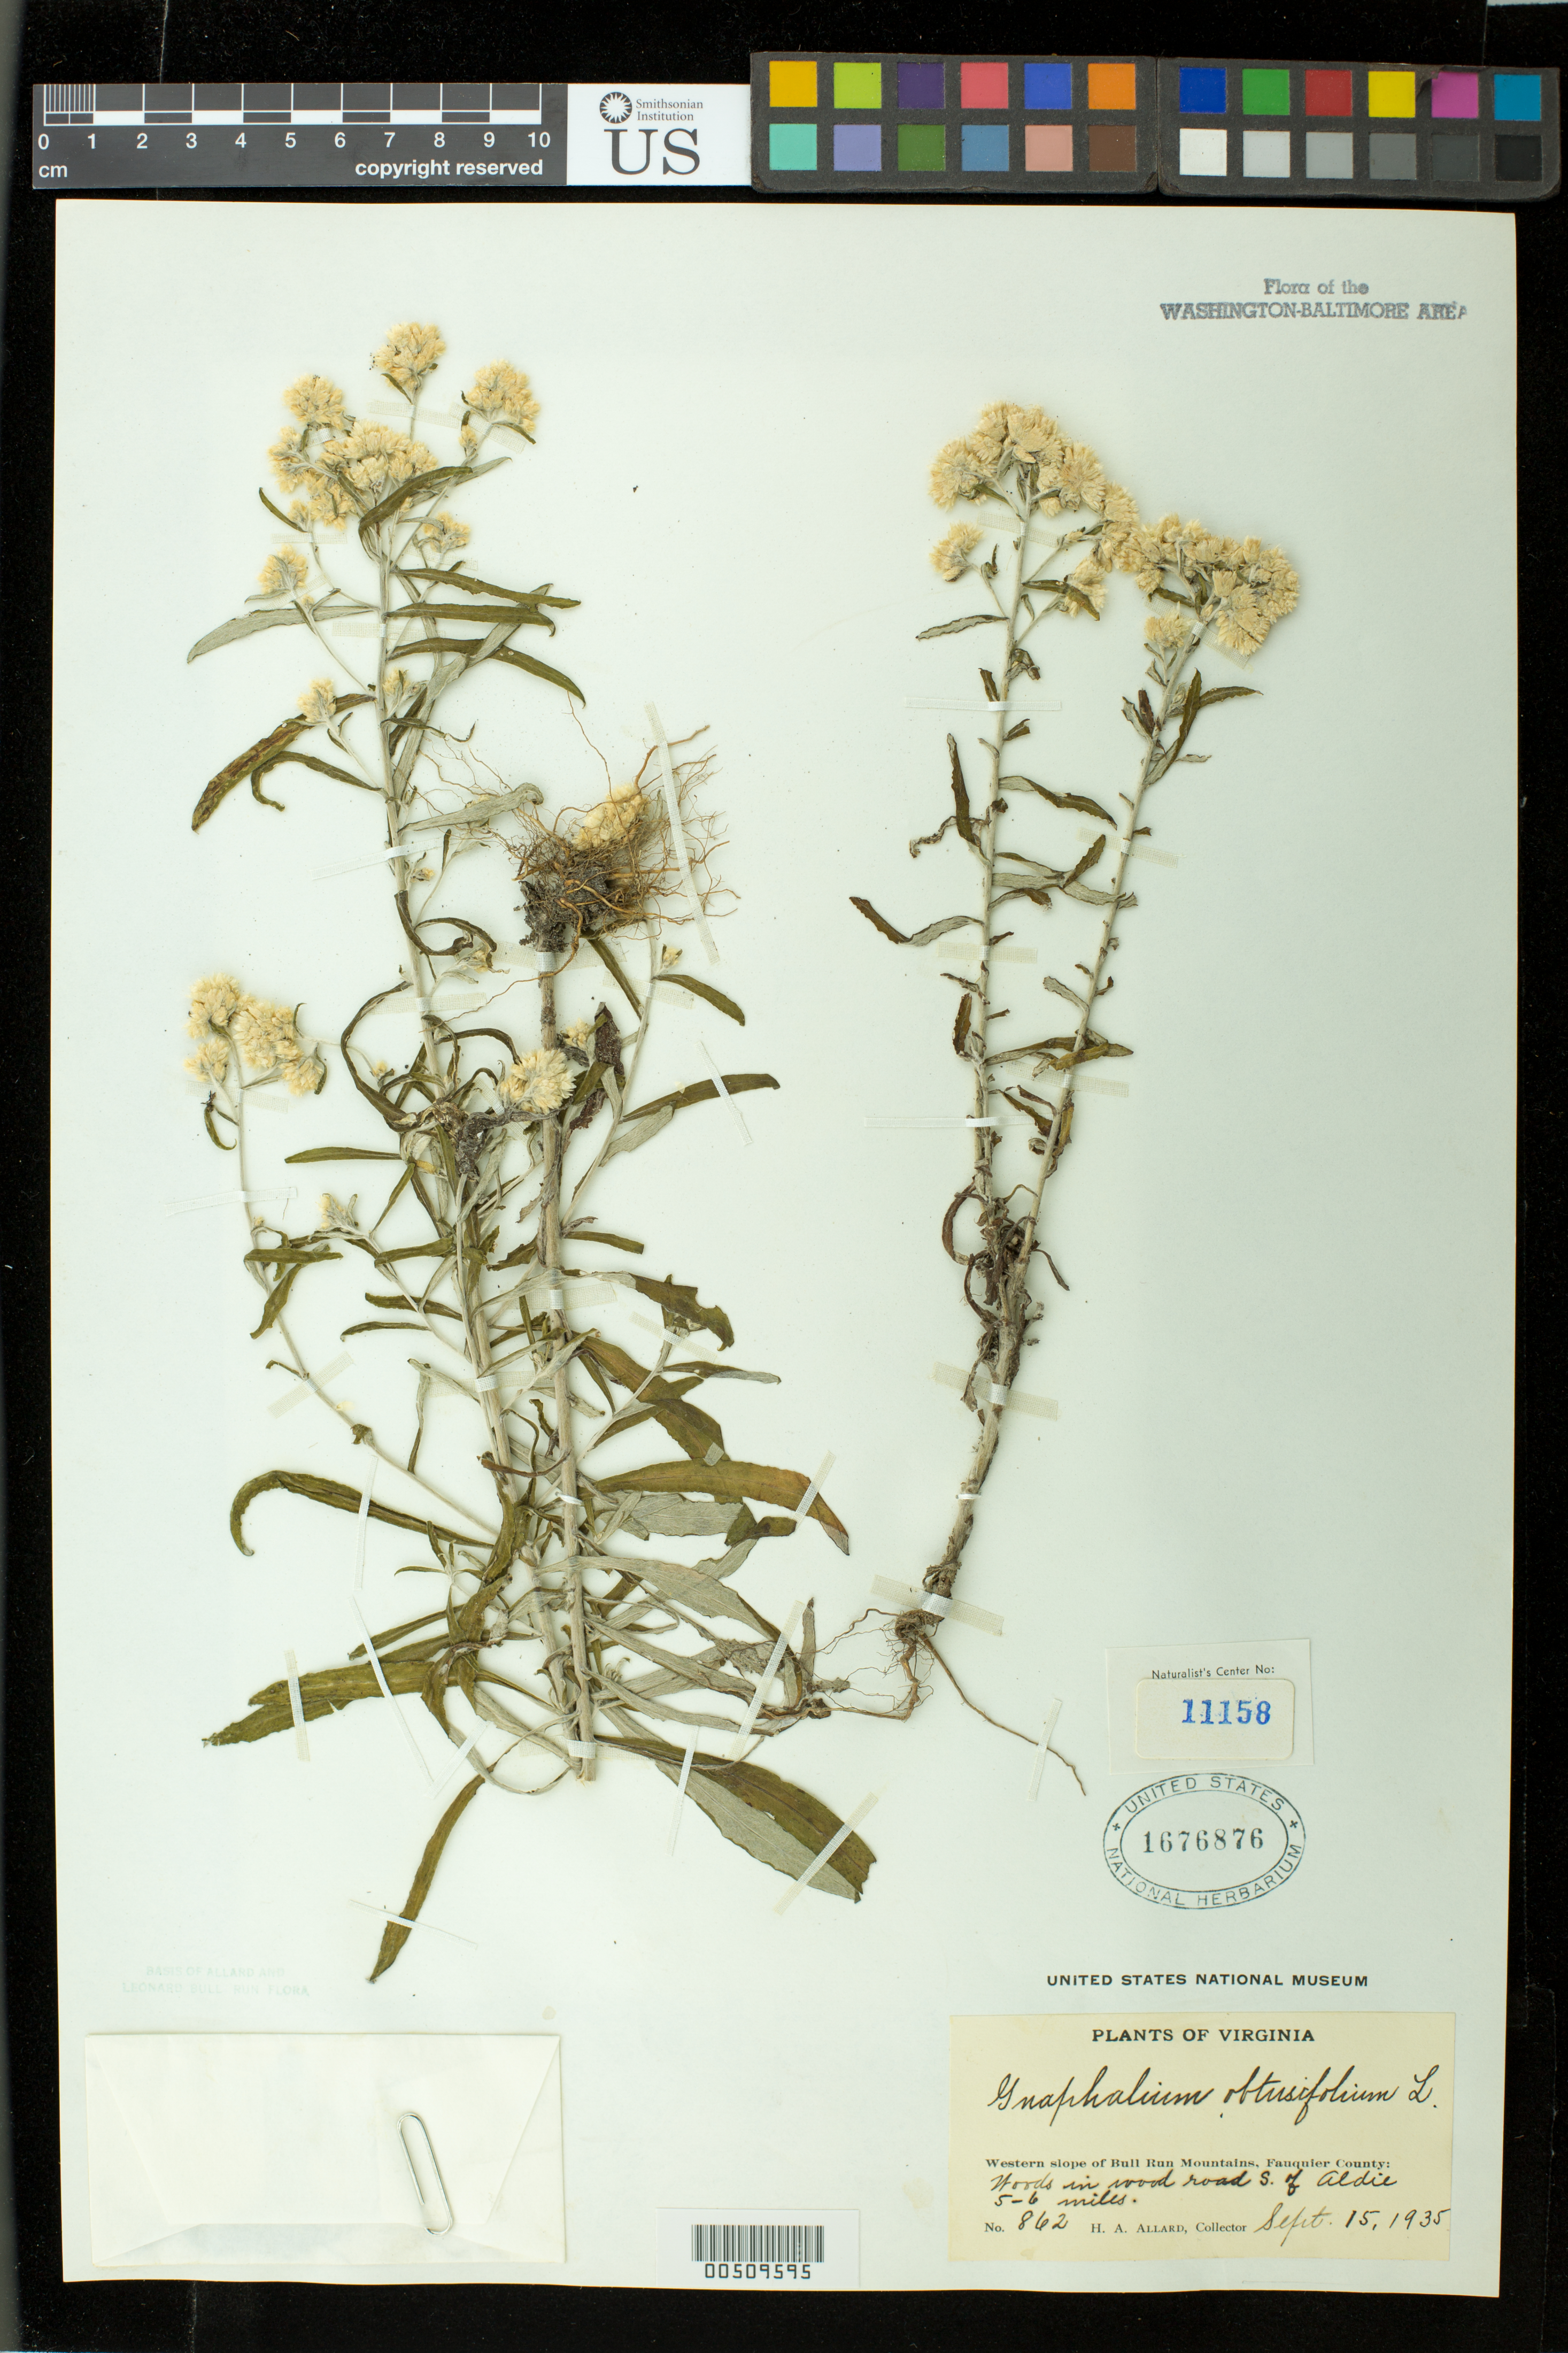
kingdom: Plantae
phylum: Tracheophyta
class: Magnoliopsida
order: Asterales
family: Asteraceae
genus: Gnaphalium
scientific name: Gnaphalium obtusifolium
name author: L.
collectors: H. A. Allard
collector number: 862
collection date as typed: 15 Sep 1935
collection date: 1935-09-15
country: United States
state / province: Virginia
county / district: Fauquier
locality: Bull Run Mts., 5-6 mi. S of Aldie Bull Run Mts.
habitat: woods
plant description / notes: Specimens returned from Naturalist Center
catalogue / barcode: US 1676876